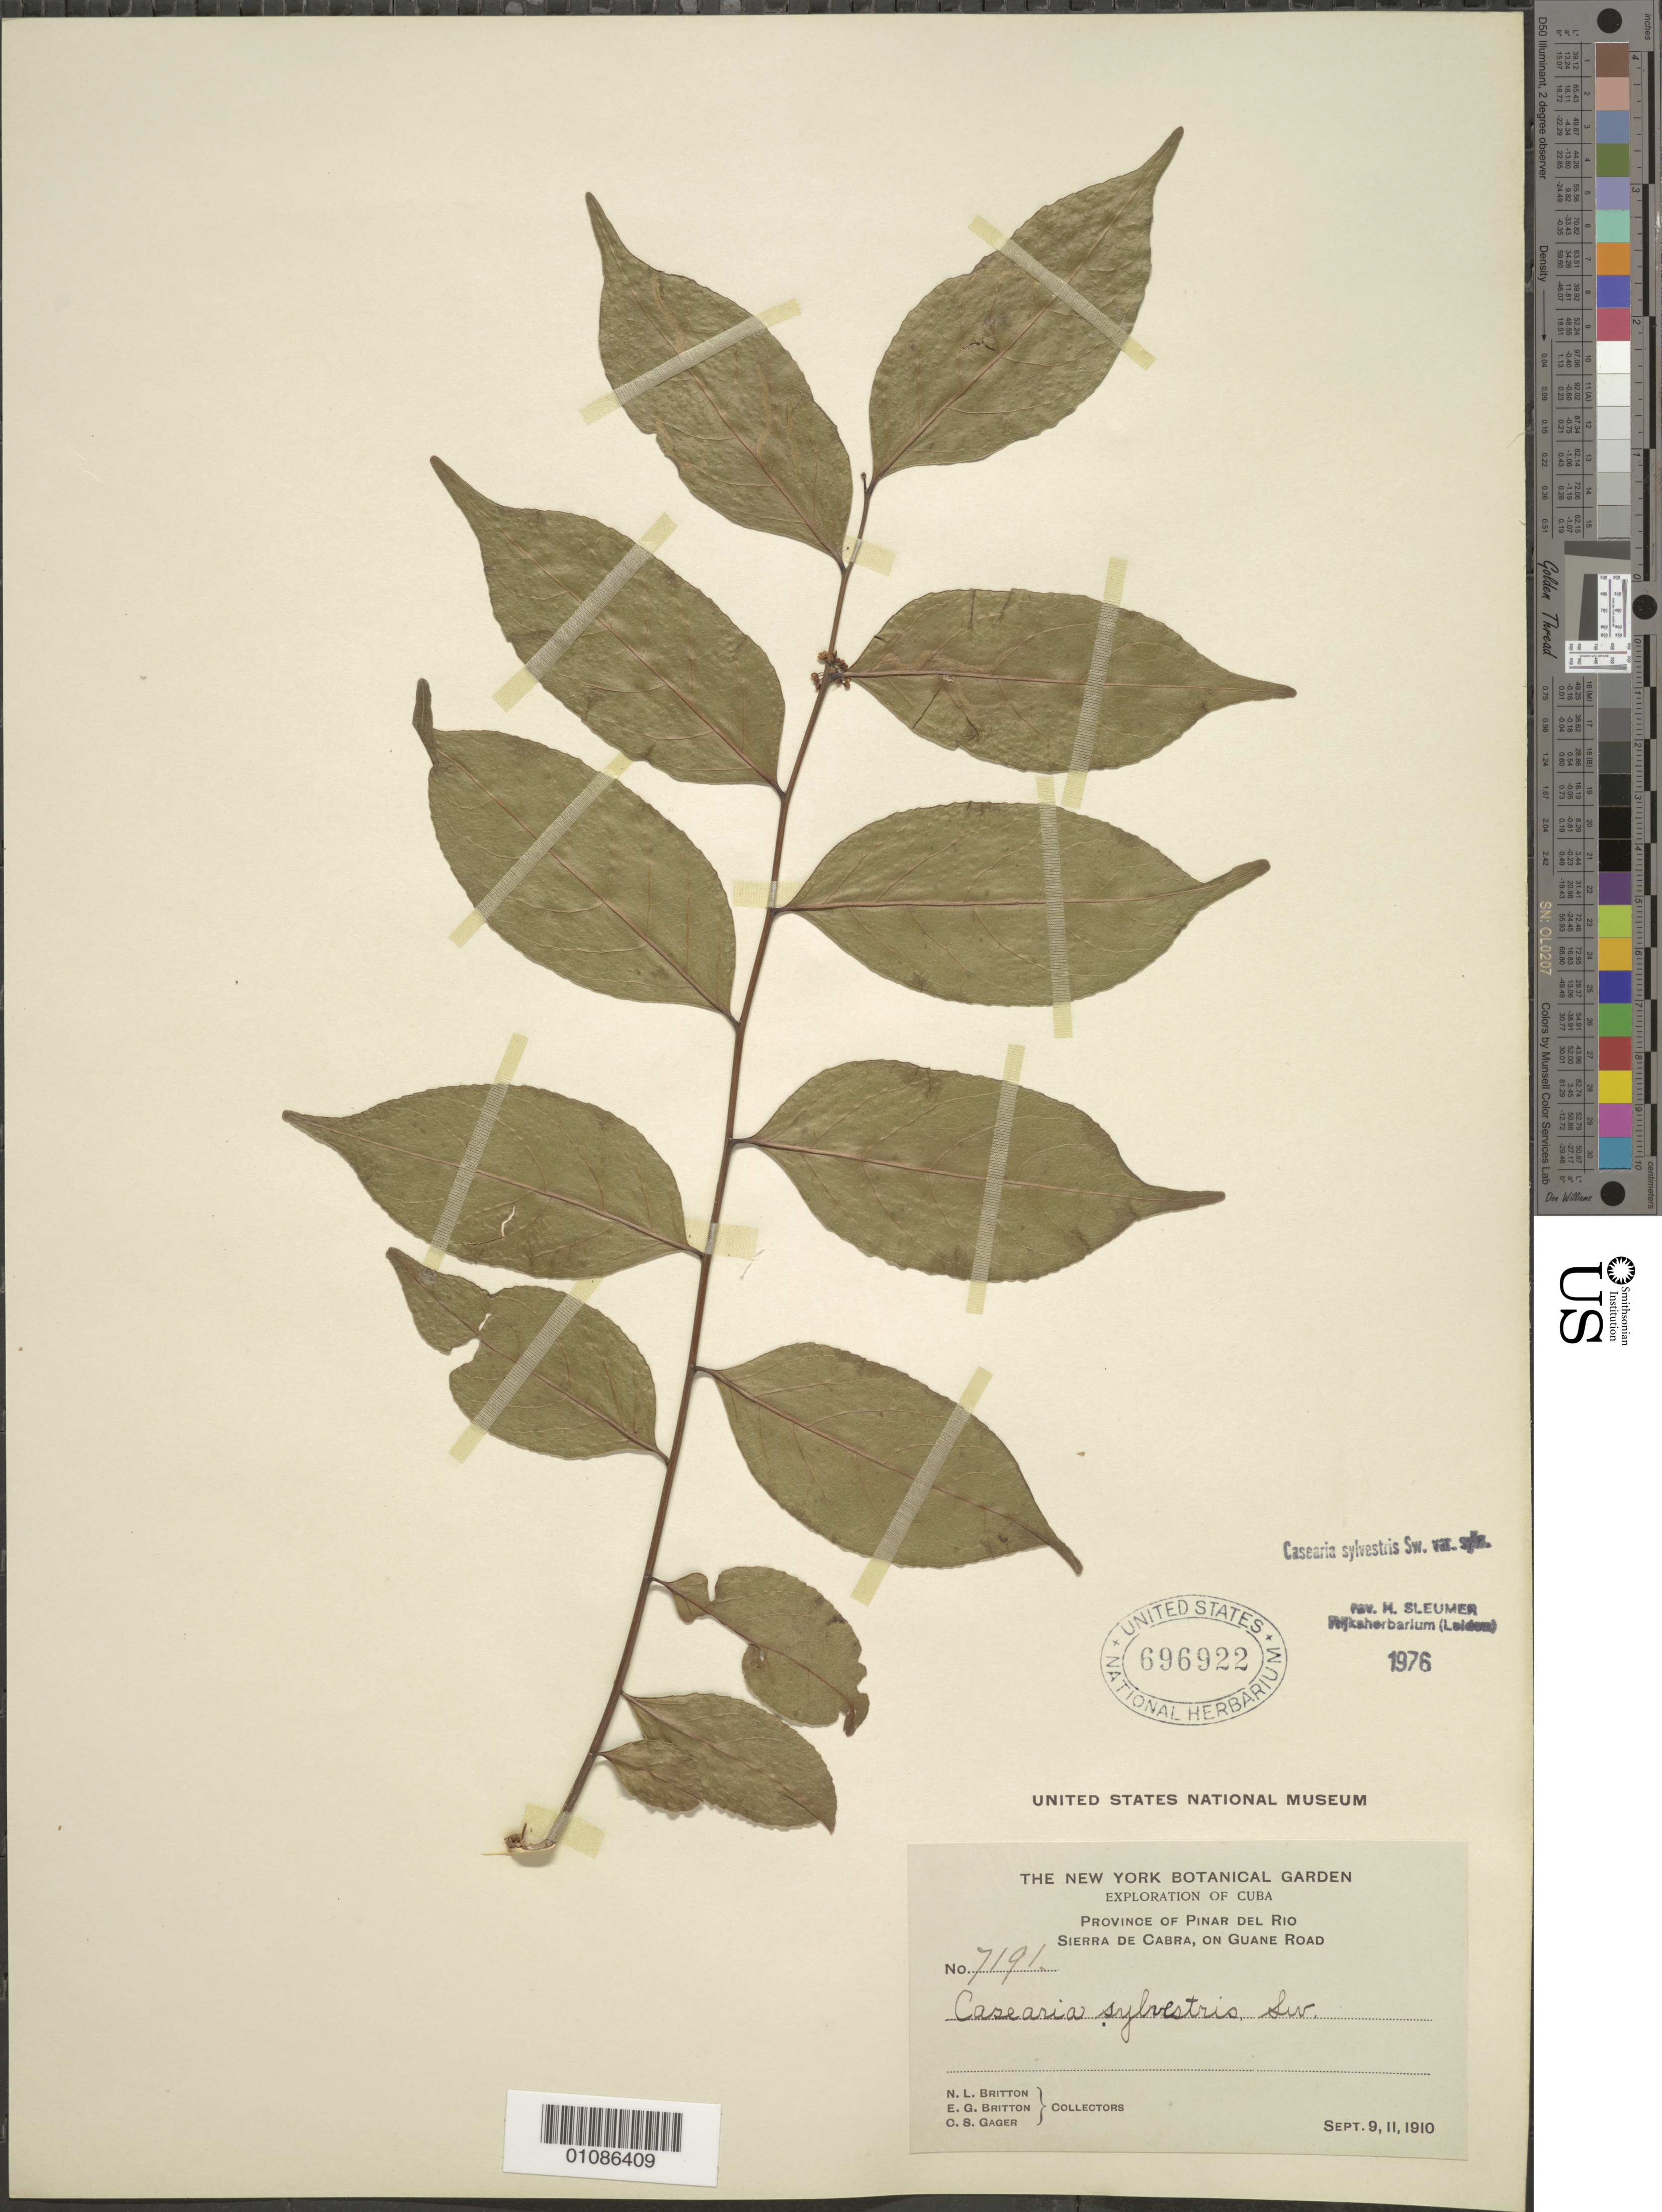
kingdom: Plantae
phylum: Tracheophyta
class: Magnoliopsida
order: Malpighiales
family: Salicaceae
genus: Casearia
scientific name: Casearia sylvestris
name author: Sw.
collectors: E. G. Britton & C. Gager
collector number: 7191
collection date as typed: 09 Sep 1910 and 11 Sep 1910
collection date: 1910-09-09,1910-09-11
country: Cuba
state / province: Pinar del Rio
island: Cuba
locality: Pinar del Rio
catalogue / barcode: US 696922